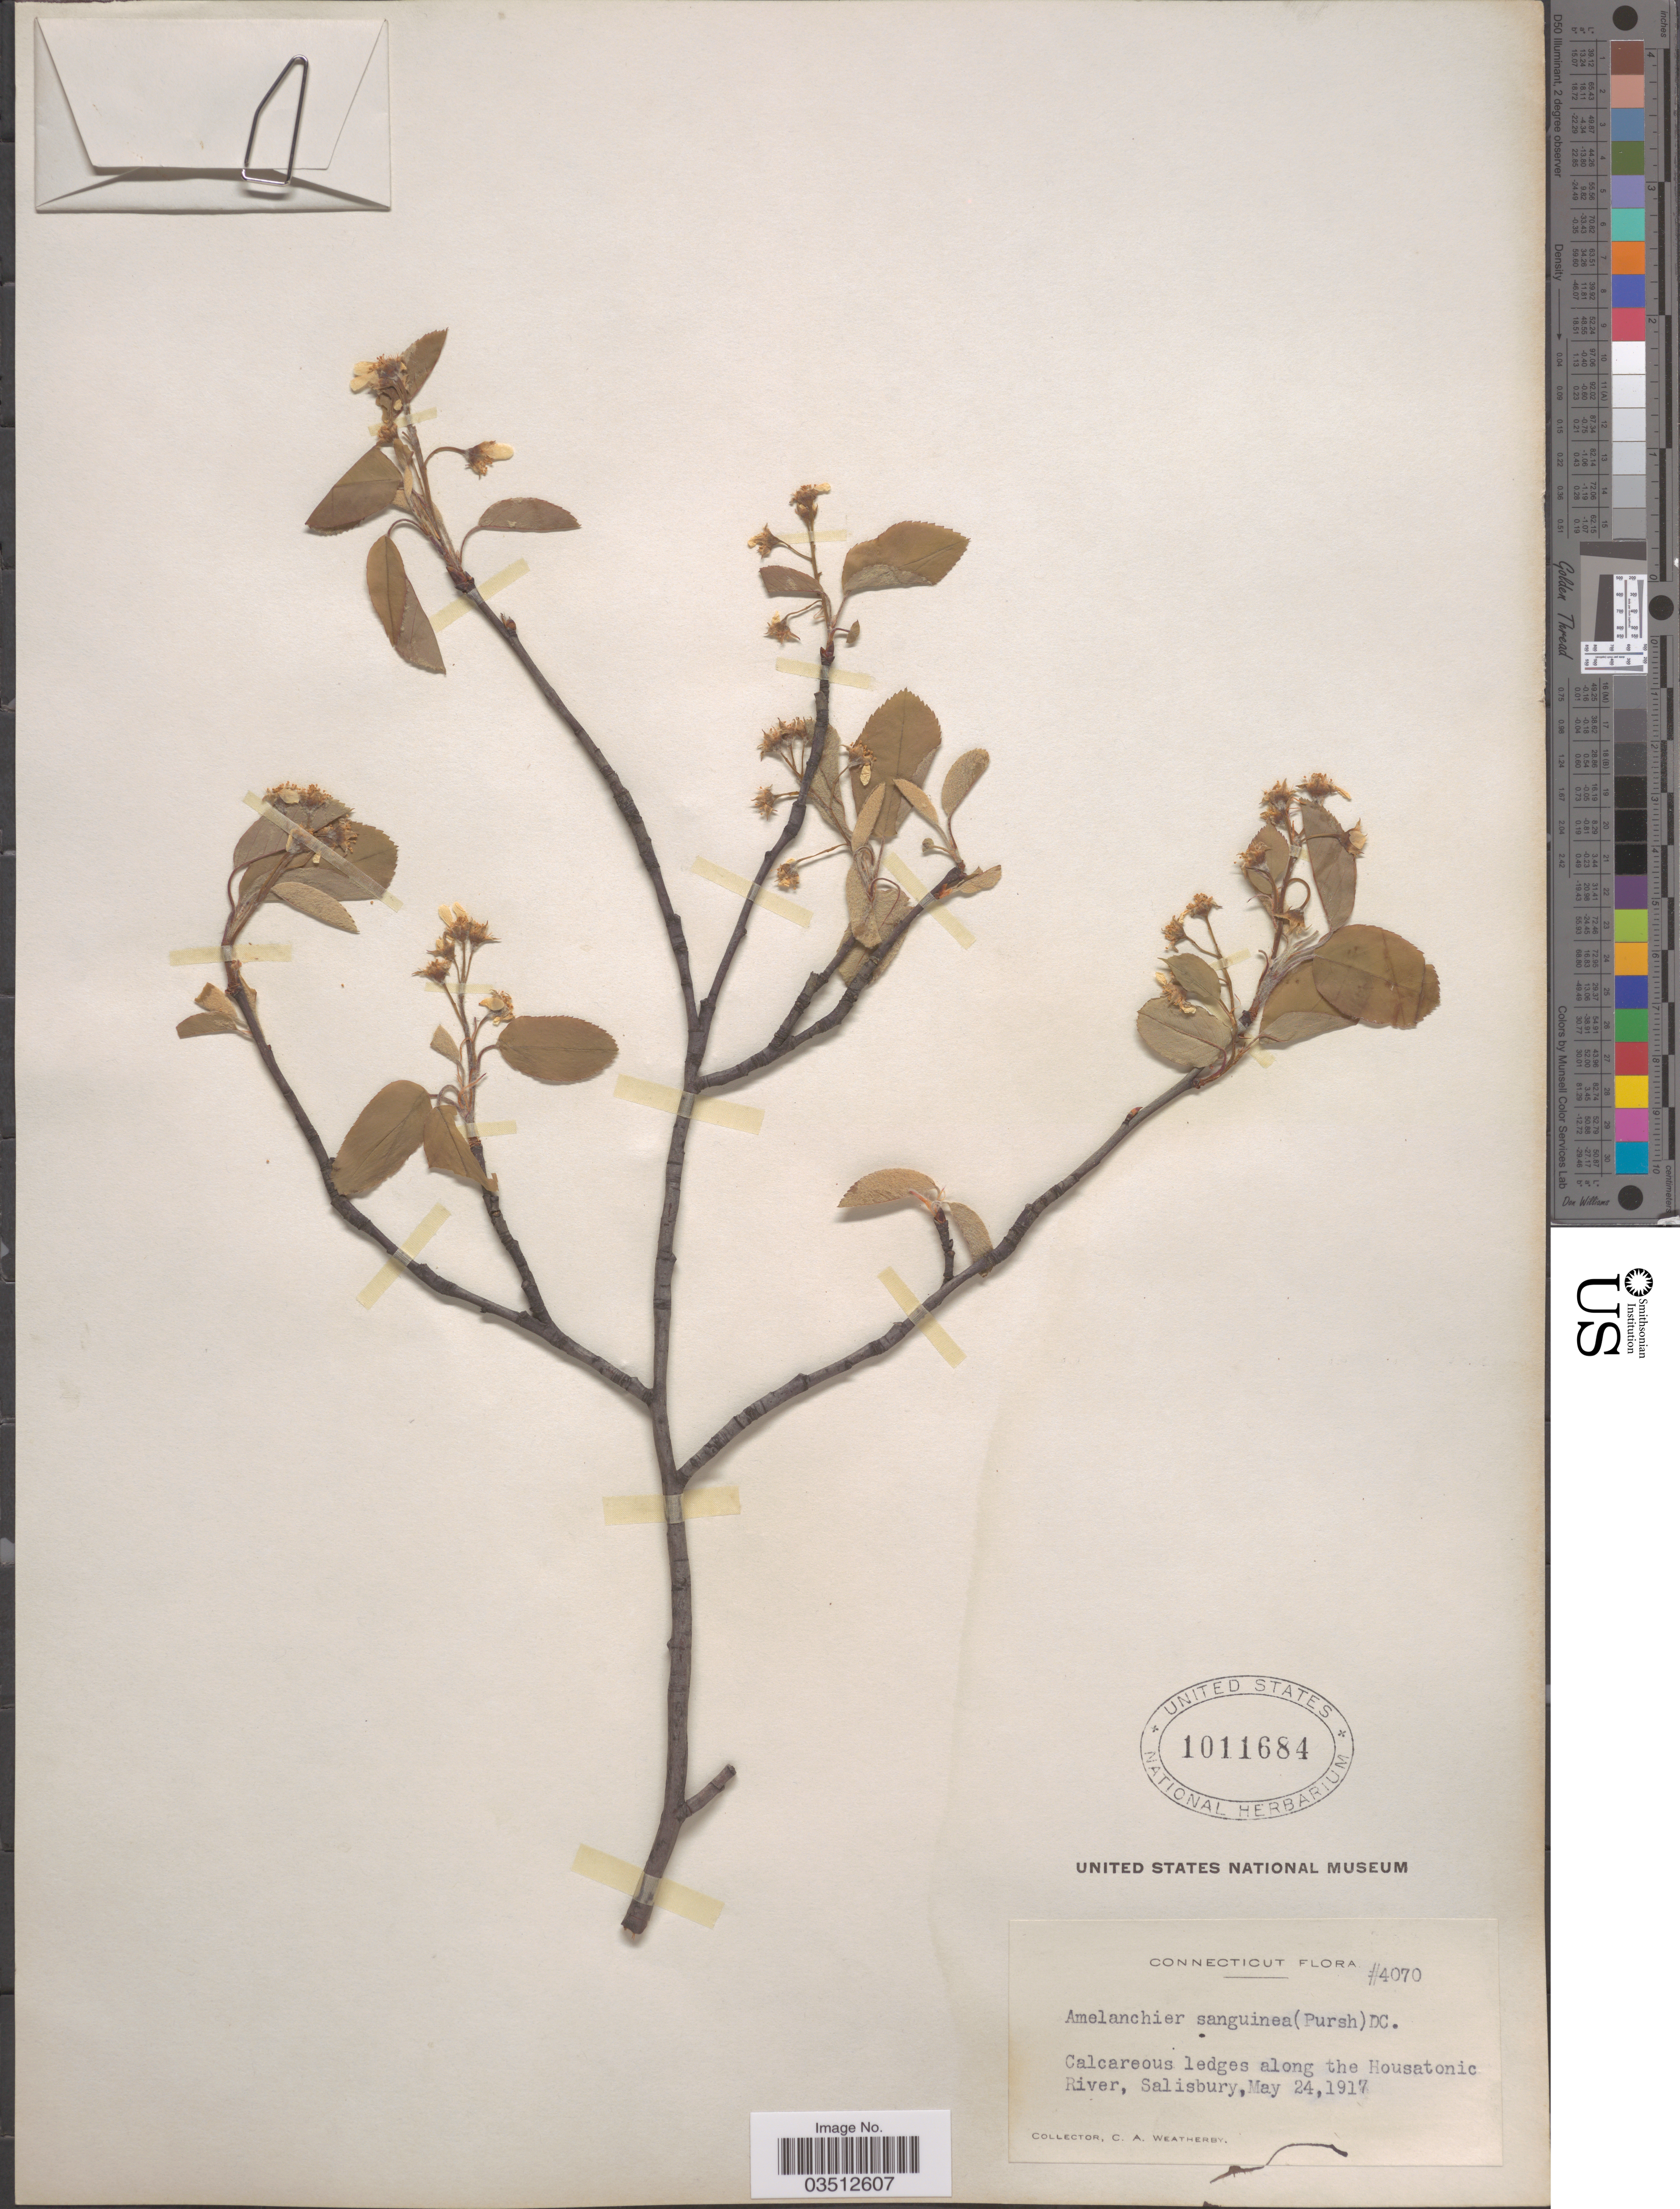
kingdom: Plantae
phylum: Tracheophyta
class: Magnoliopsida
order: Rosales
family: Rosaceae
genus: Amelanchier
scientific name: Amelanchier sanguinea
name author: (Pursh) DC.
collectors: C. A. Weatherby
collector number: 4070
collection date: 1917-05-24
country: United States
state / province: Connecticut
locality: Along the Housatonic River, Salisbury.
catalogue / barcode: US 1011684